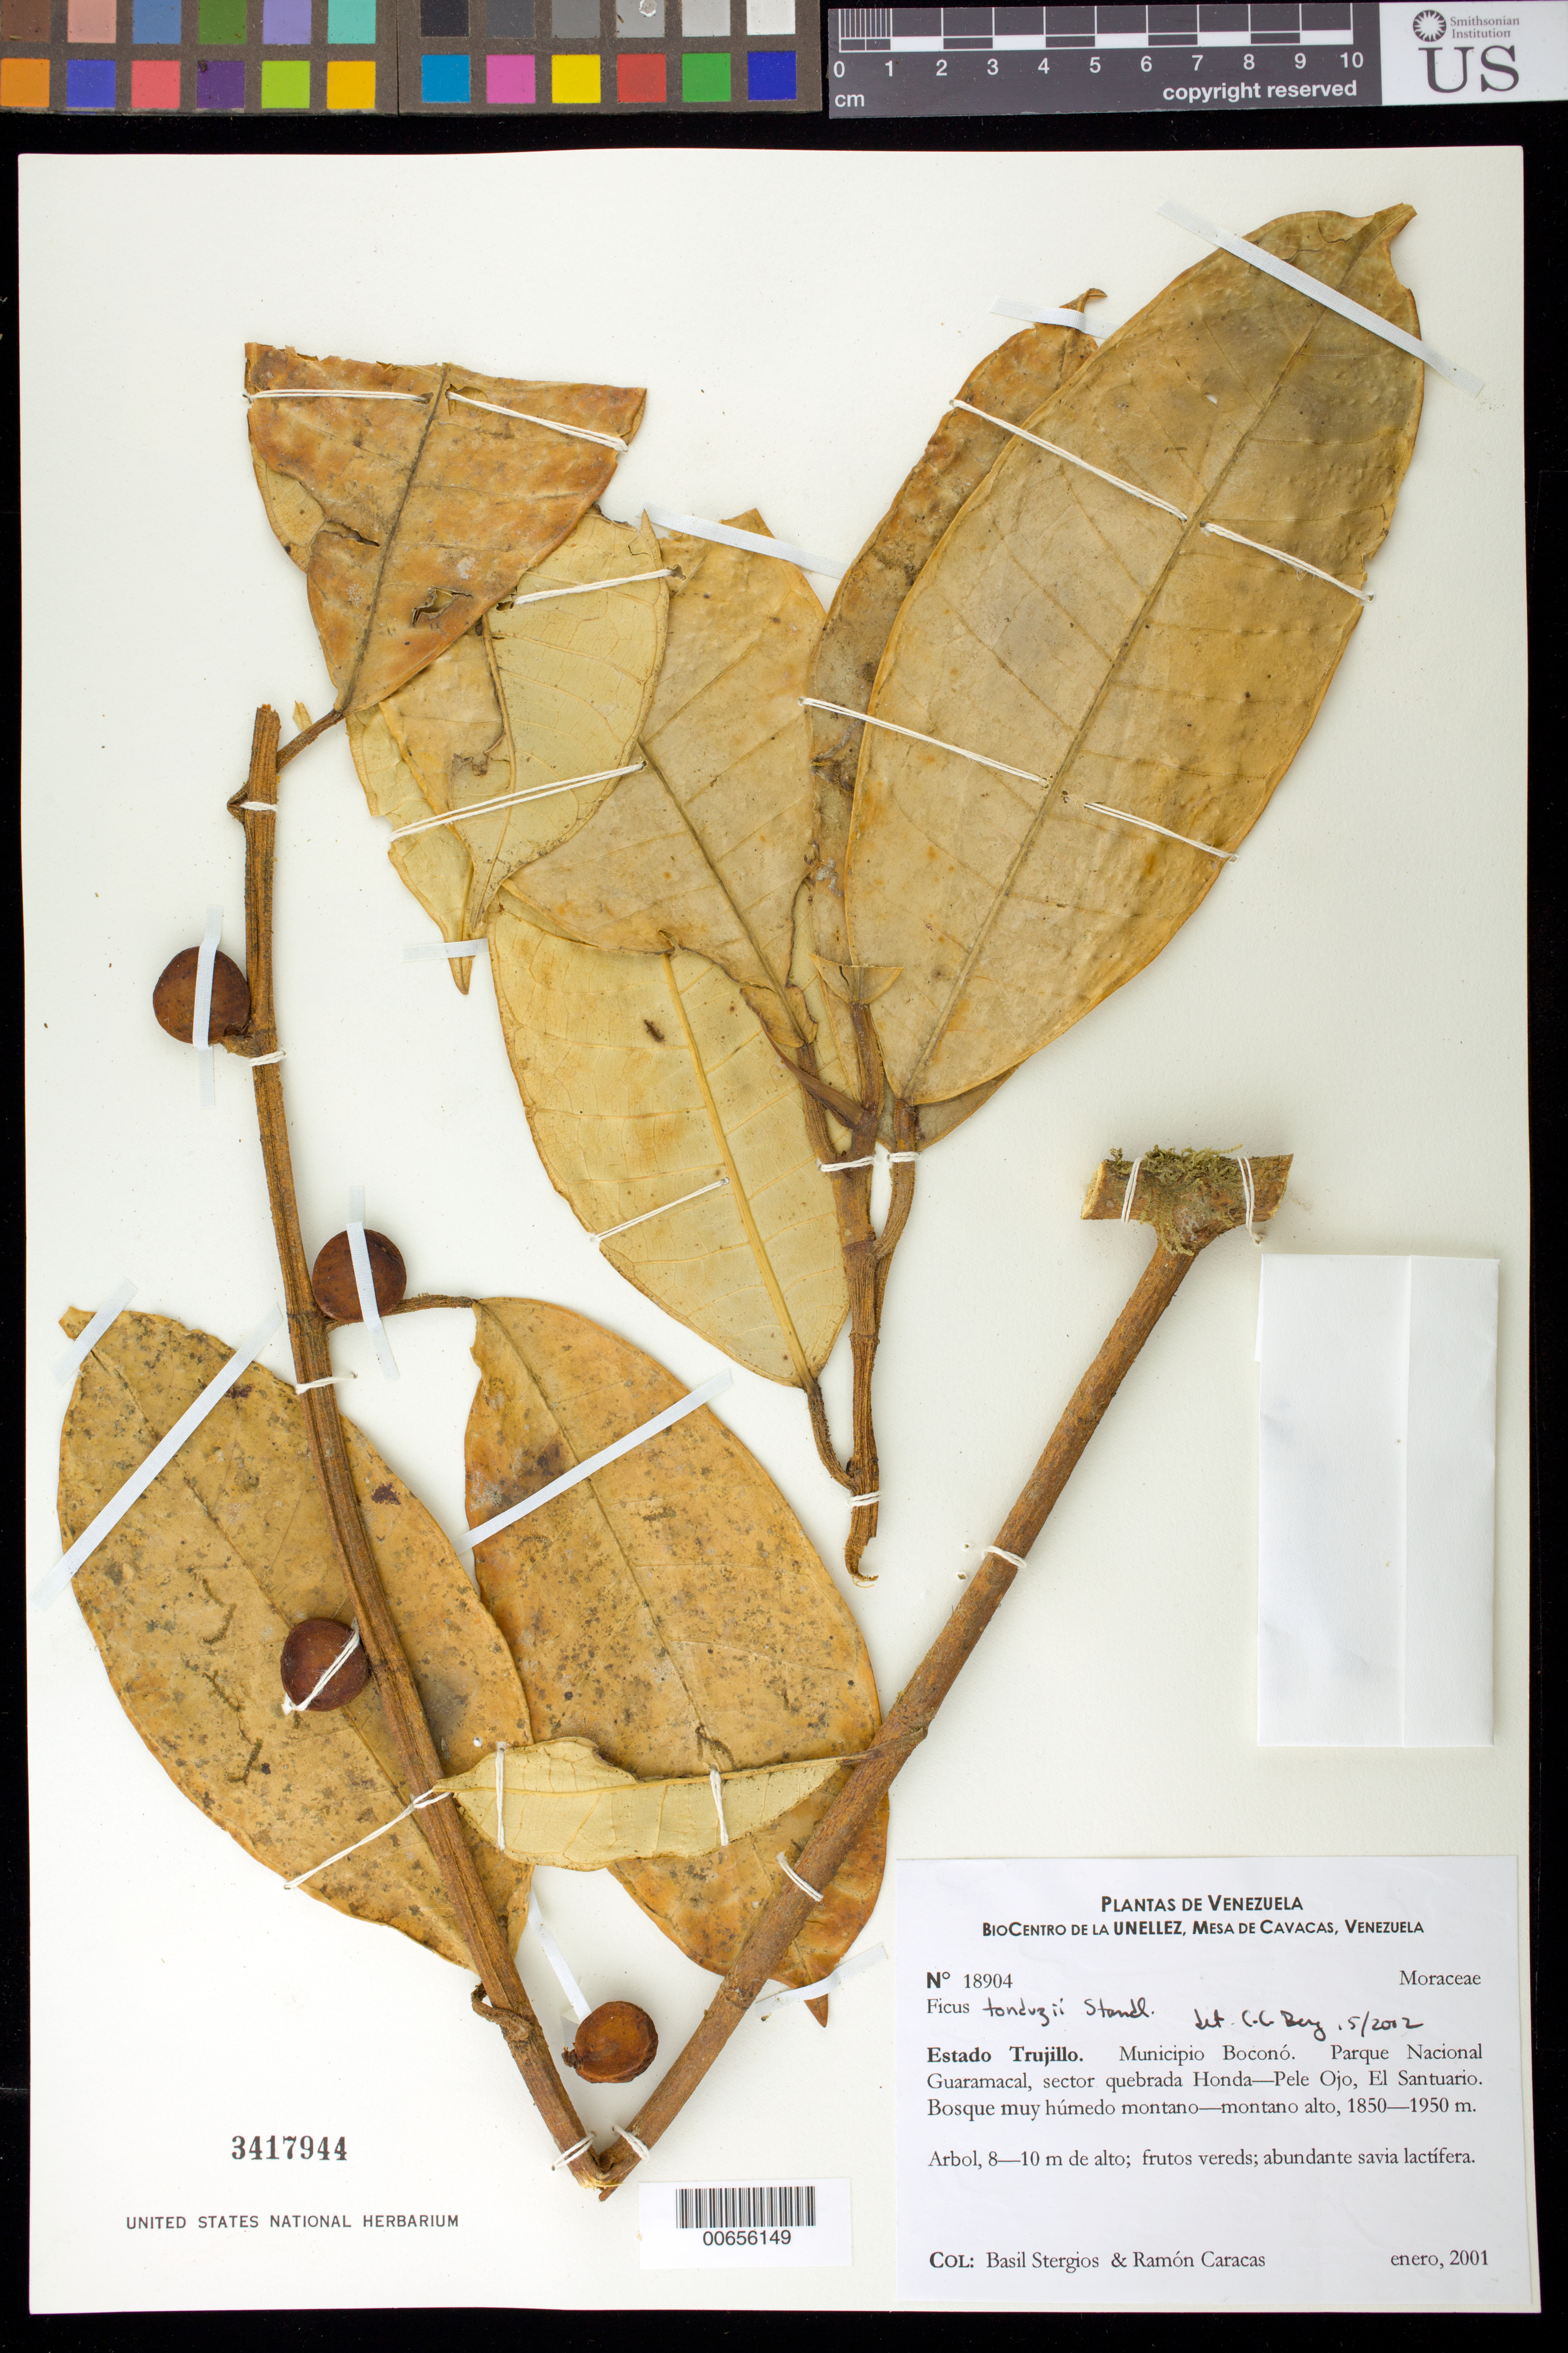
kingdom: Plantae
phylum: Tracheophyta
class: Magnoliopsida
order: Rosales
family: Moraceae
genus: Ficus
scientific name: Ficus tonduzii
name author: Standl.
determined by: Berg, C. C.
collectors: B. G. Stergios & R. Caracas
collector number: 18904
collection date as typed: Jan 2001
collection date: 2001-01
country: Venezuela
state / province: Trujillo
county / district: Boconó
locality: Parque Nacional Guaramacal, sector quebrada Honda-Pele Ojo, El Santuario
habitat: Bosque muy húmedo montano-montano alto.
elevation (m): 1850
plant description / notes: BG, MER, MY, NY, PORT, US, VEN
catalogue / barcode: US 3417944